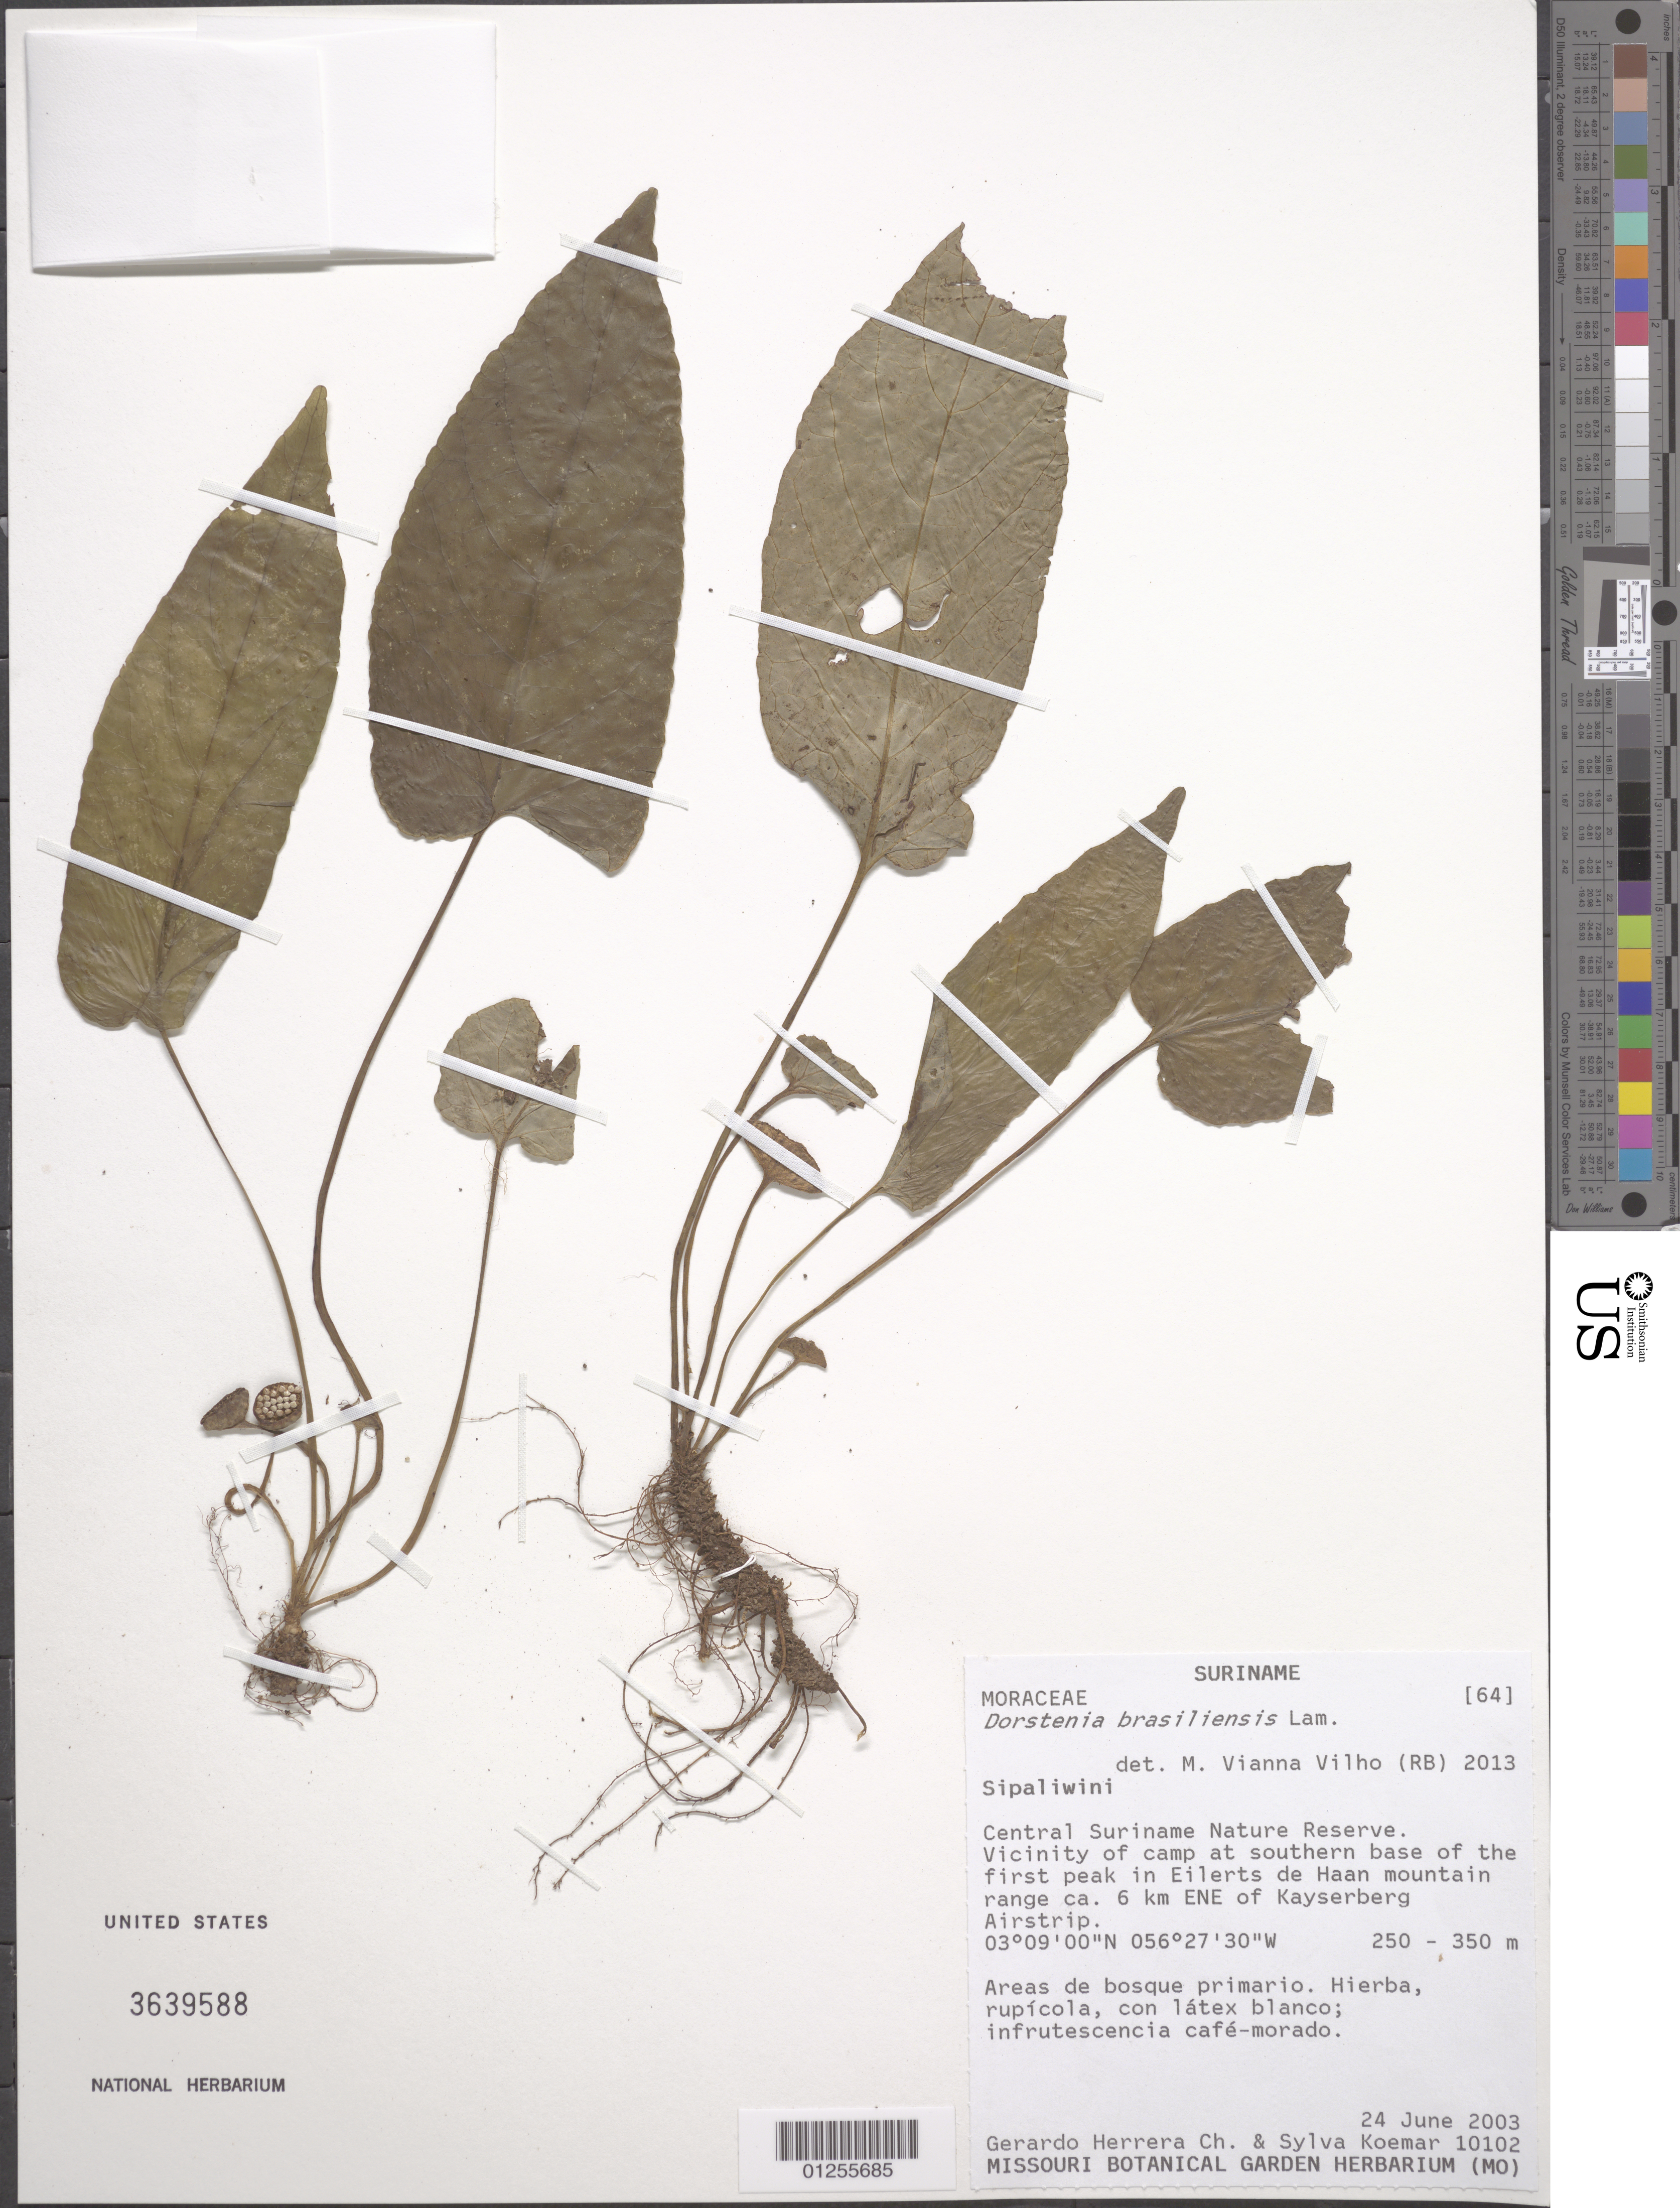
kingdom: Plantae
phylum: Tracheophyta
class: Magnoliopsida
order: Rosales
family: Moraceae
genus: Dorstenia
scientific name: Dorstenia brasiliensis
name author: Lam.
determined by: Vianna Vilho, M., (RB), Jardim Botanico do Rio de Janeiro - Herbario (BRAZIL)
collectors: G. Herrera Ch. & S. Koemar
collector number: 10102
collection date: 2003-06-24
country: Suriname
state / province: Sipaliwini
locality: Central Suriname Nature Reserve. Vicinity of camp at southern base of the first peak in Eilerts de Haan mountain range ca. 6km ENE of Kayserberg Airstrip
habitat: Areas de bosque primario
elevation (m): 250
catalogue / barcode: US 3639588